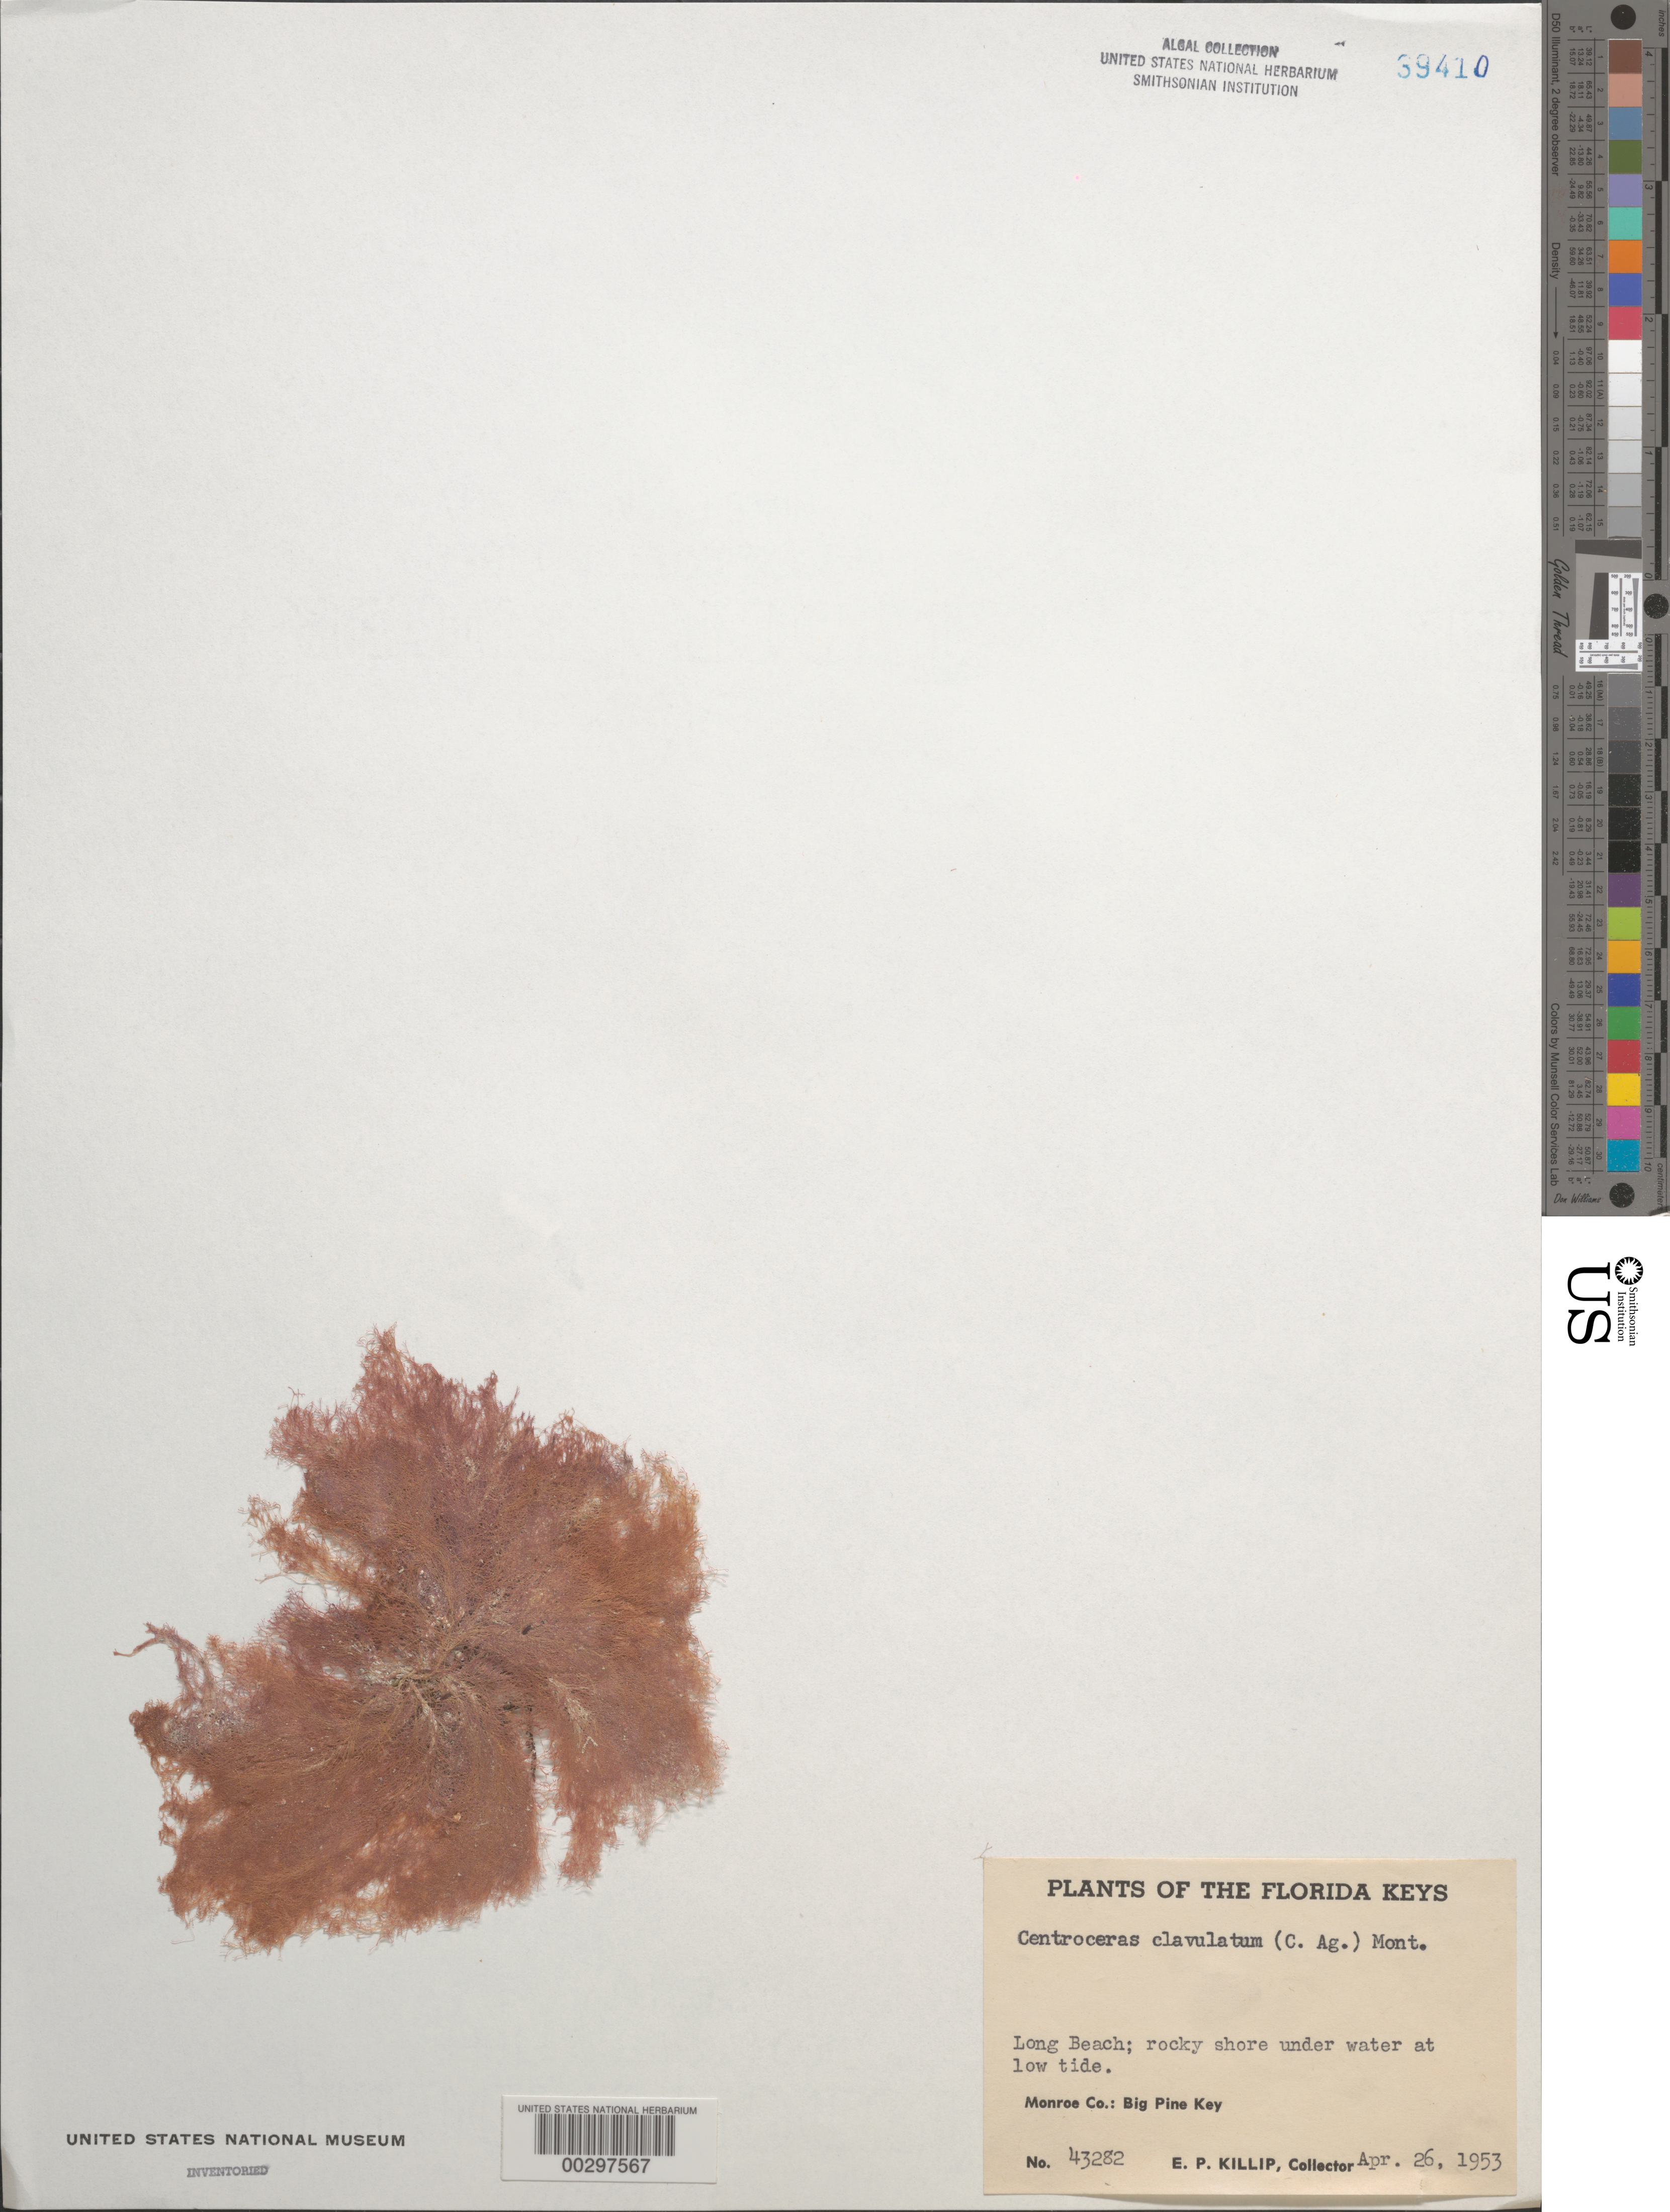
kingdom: Plantae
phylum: Rhodophyta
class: Florideophyceae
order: Ceramiales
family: Ceramiaceae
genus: Centroceras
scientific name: Centroceras clavulatum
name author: (C. Agardh) Mont.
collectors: E. P. Killip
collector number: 43282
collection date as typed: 26 Apr 1953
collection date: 1953-04-26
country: United States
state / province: Florida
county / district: Monroe County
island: Big Pine Key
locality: Long Beach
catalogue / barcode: US 39410